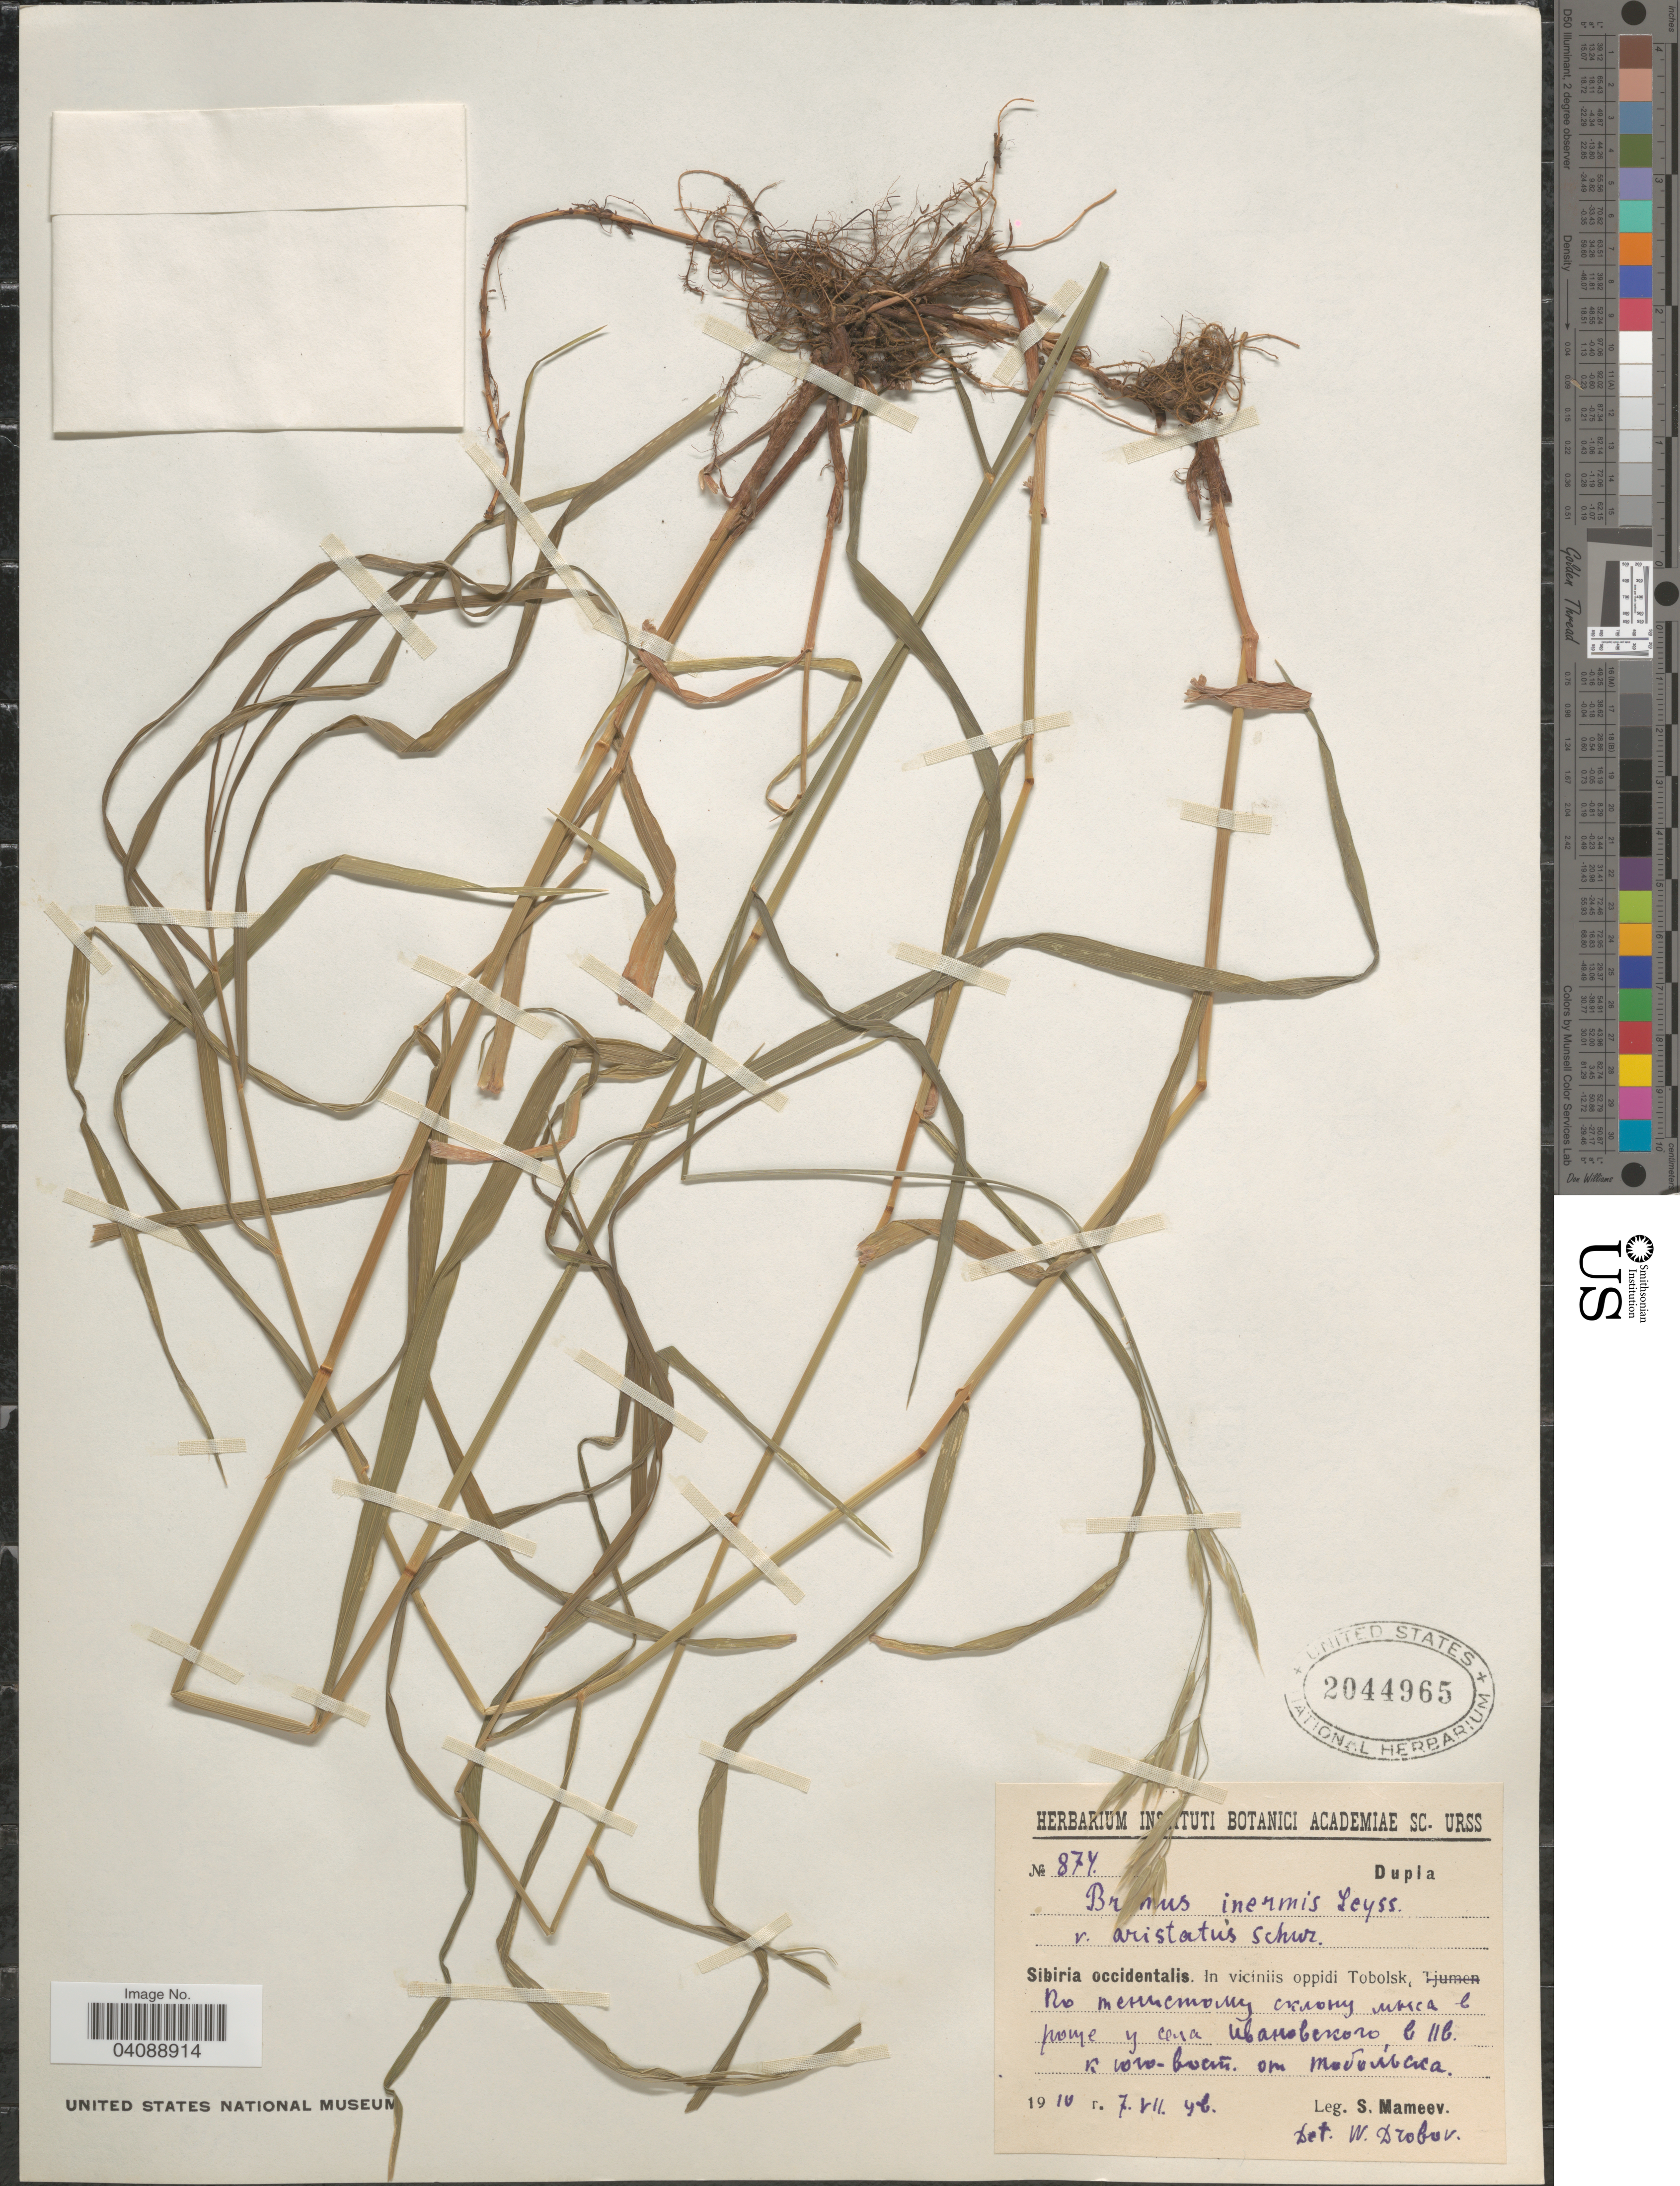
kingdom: Plantae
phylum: Tracheophyta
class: Liliopsida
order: Poales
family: Poaceae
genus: Bromus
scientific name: Bromus inermis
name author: Leyss.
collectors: S. Mameev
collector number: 874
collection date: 1910-07-07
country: Russian Federation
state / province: Tyumen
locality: Sibiria occidentalis. In viciniis oppidi Tobolsk. Near village Ivanovskoye, 11.7 km SE of Tobolsk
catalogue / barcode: US 2044965